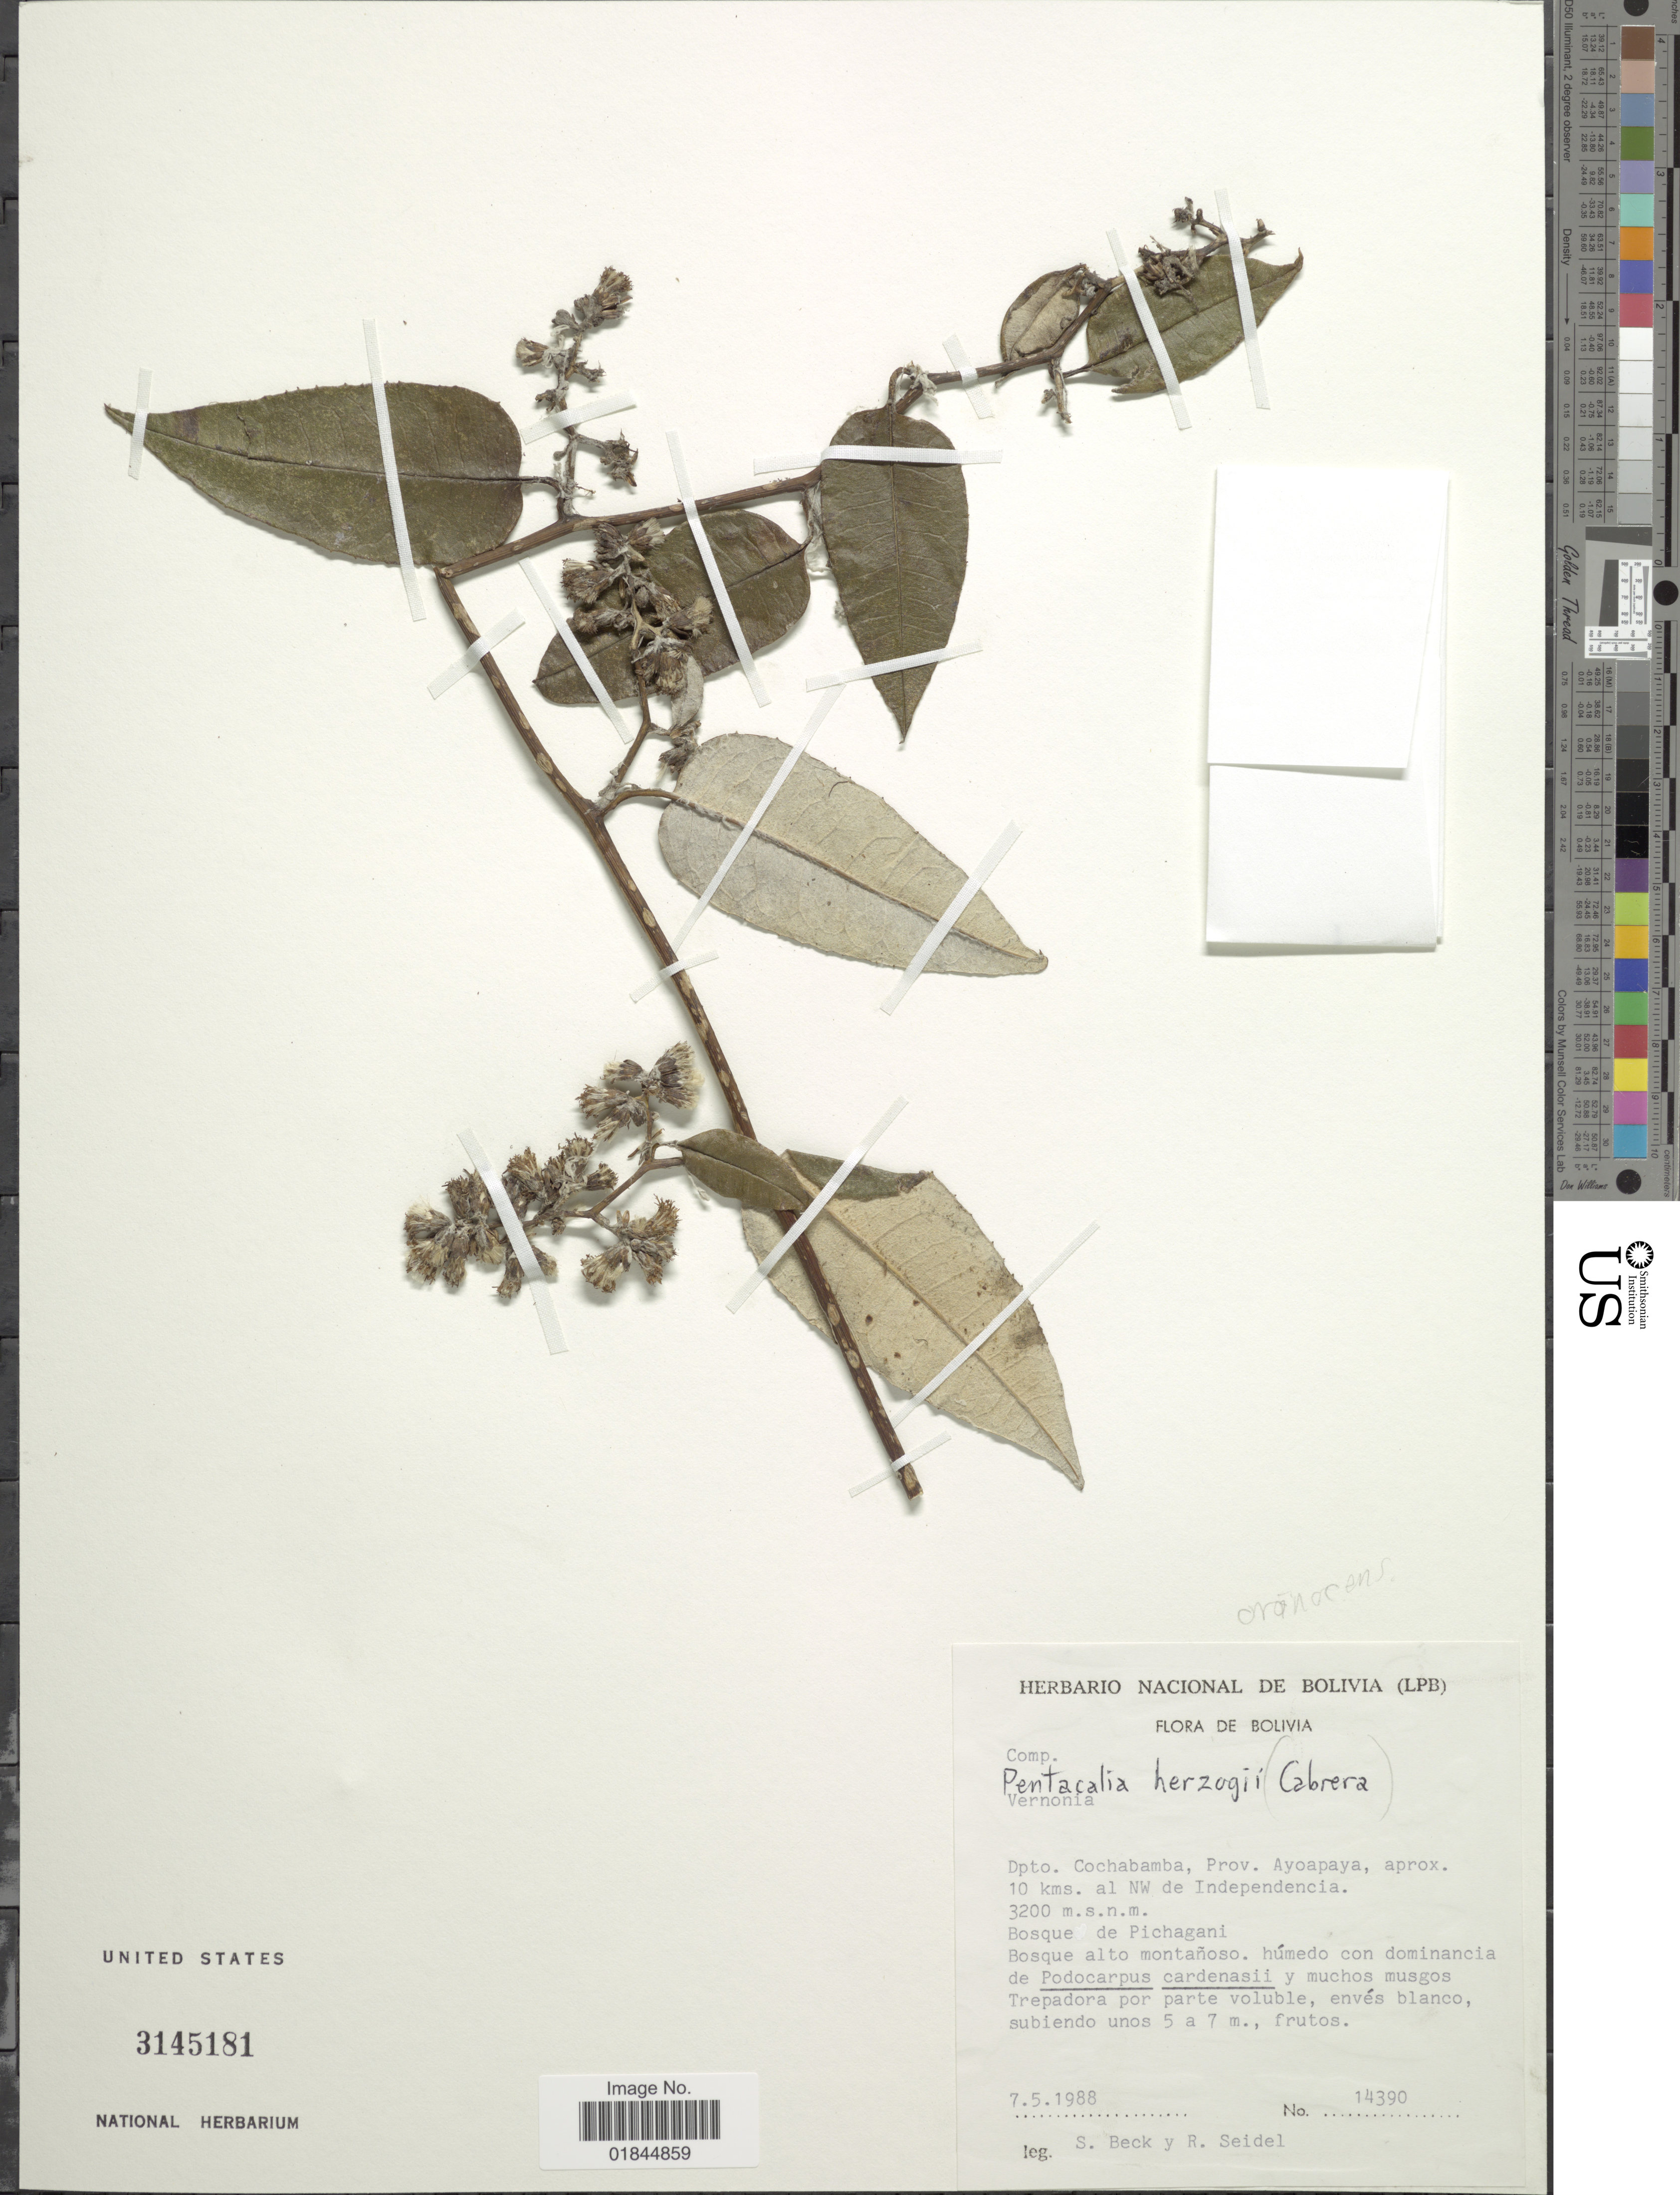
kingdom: Plantae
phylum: Tracheophyta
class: Magnoliopsida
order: Asterales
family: Asteraceae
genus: Pentacalia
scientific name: Pentacalia herzogii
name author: (Cabrera) Cuatrec.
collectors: S. G. Beck & R. Seidel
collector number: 14390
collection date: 1988-05-07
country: Bolivia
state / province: Cochabamba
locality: Dpto. Cochabamba, Prov. Ayoapaya, aprox. 10 kms. al NW de Independencia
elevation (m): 3200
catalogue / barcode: US 3145181